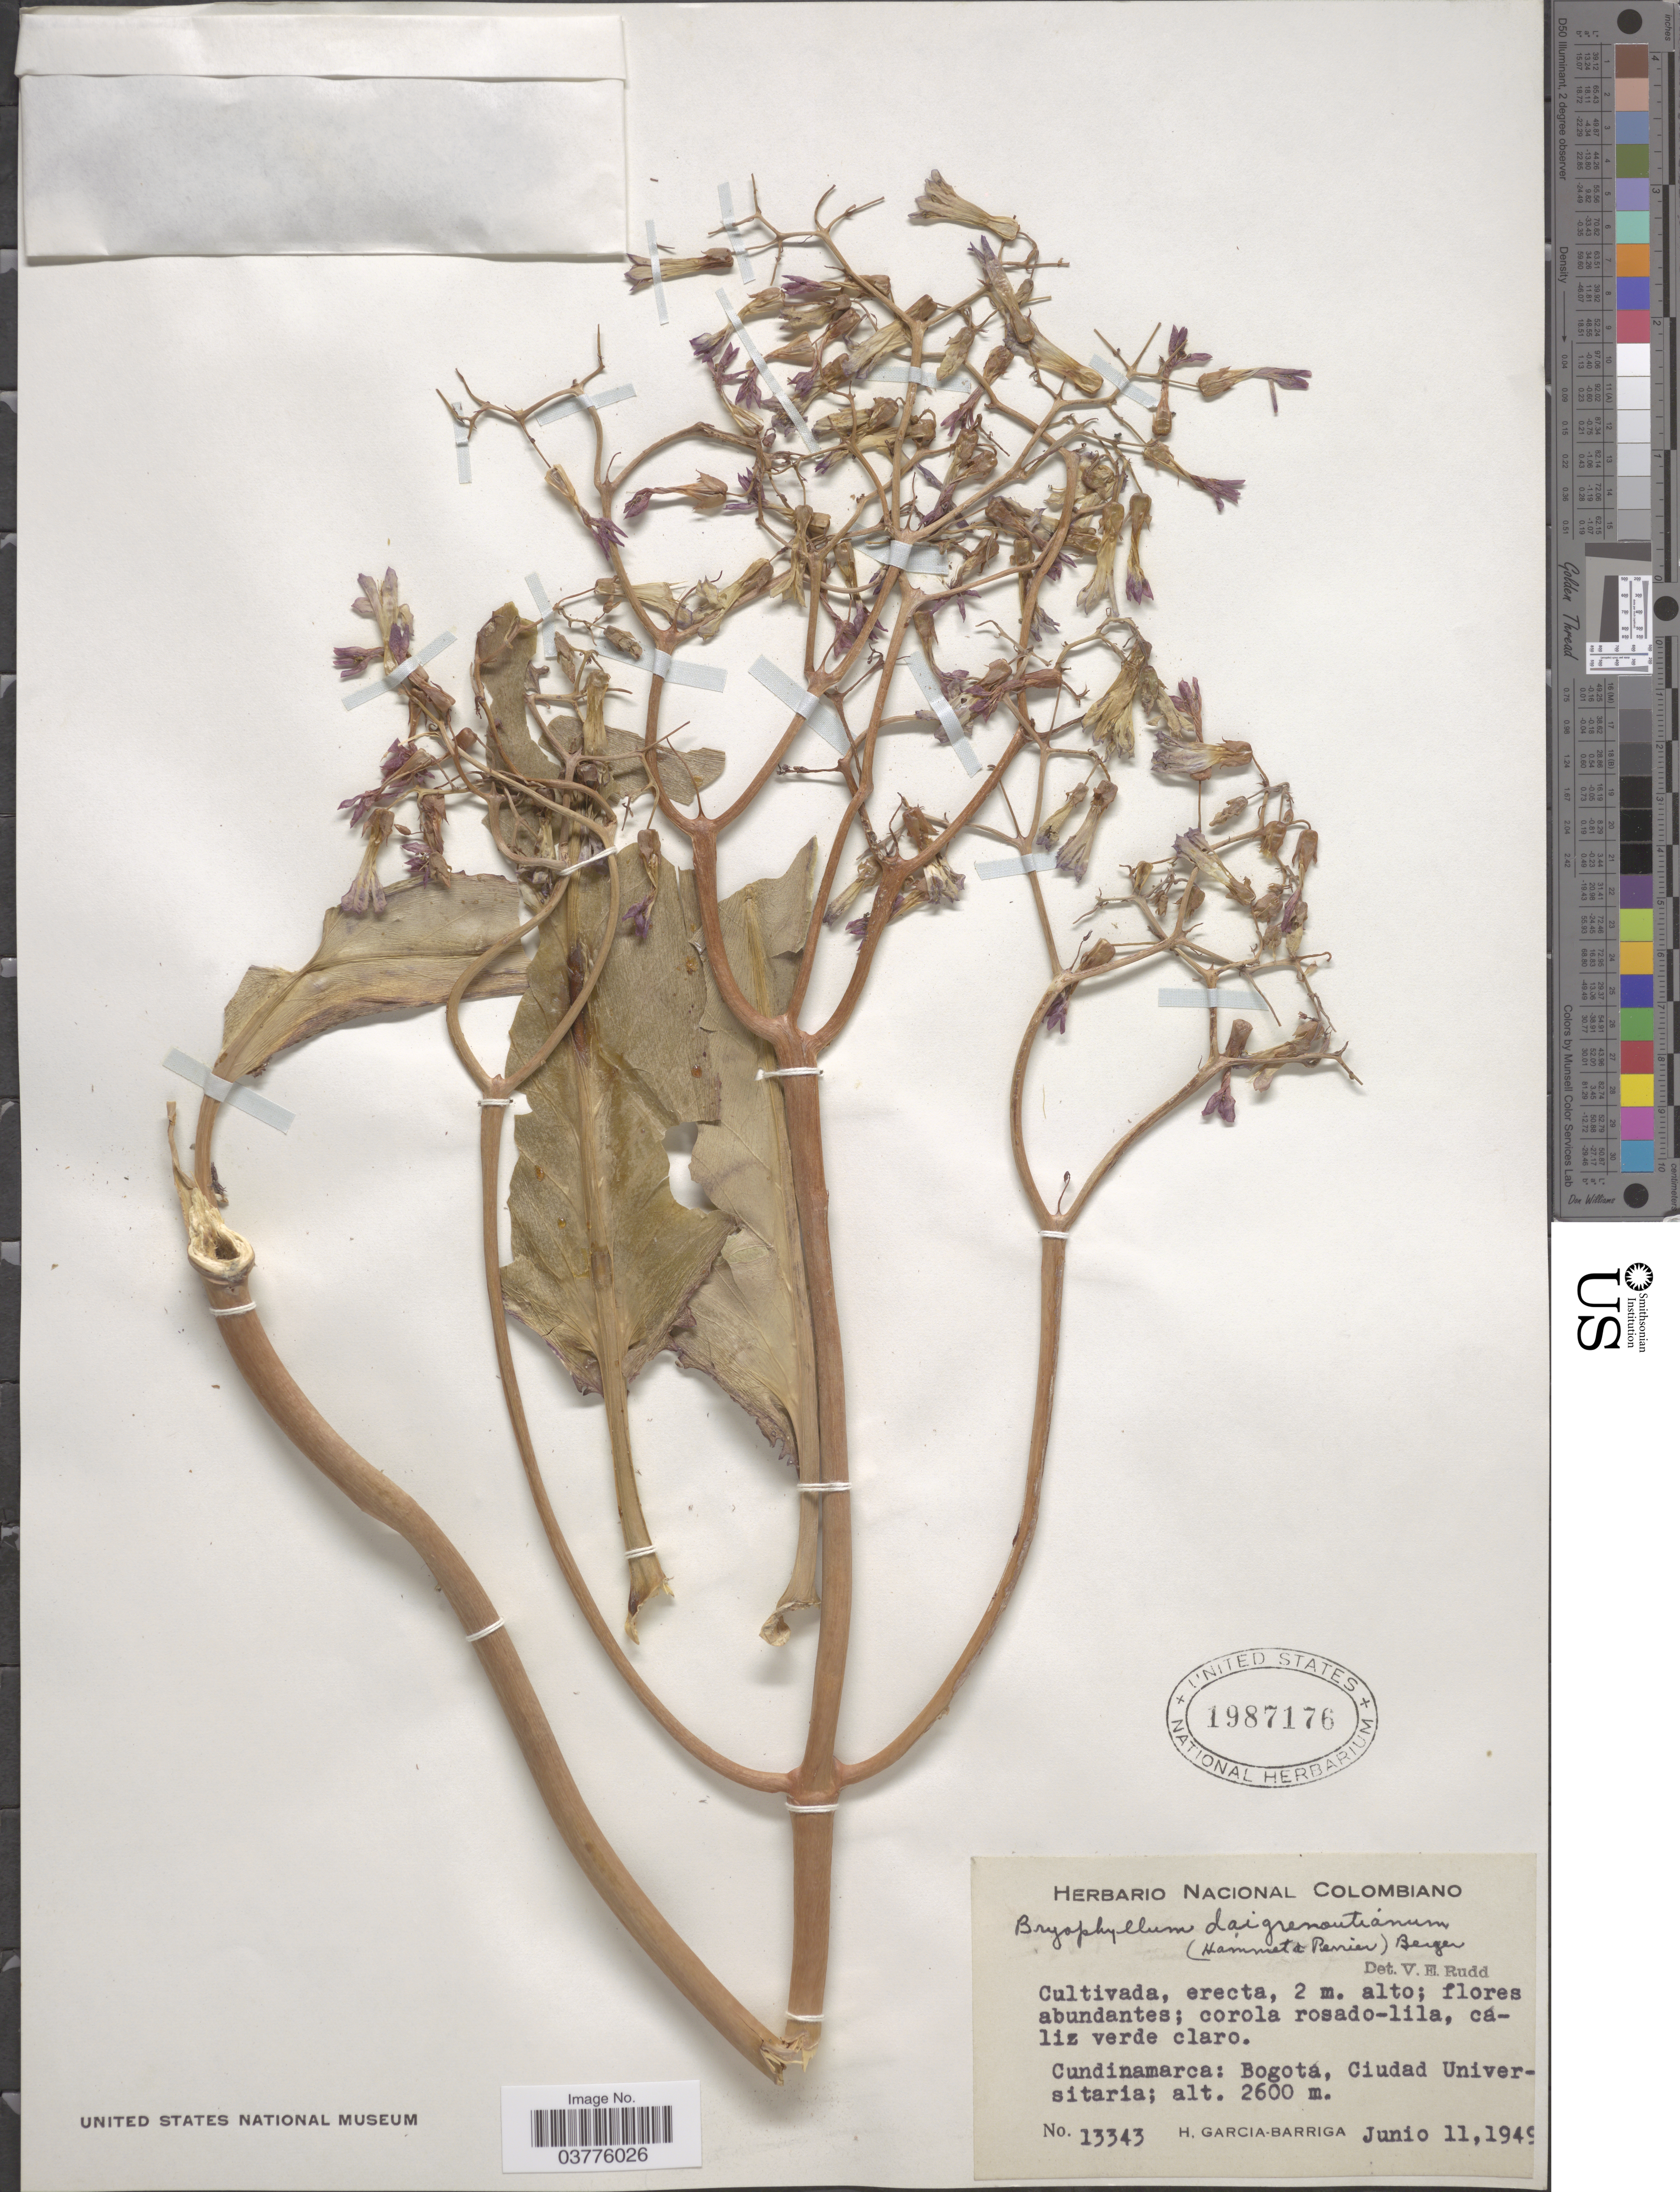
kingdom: Plantae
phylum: Tracheophyta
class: Magnoliopsida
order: Saxifragales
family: Crassulaceae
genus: Kalanchoe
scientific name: Kalanchoe daigremontiana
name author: Raym.-Hamet & H. Perrier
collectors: H. García Barriga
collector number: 13343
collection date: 1949-06-11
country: Colombia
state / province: Cundinamarca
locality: Bogotá, Ciudad Universitaria.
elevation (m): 2600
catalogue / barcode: US 1987176